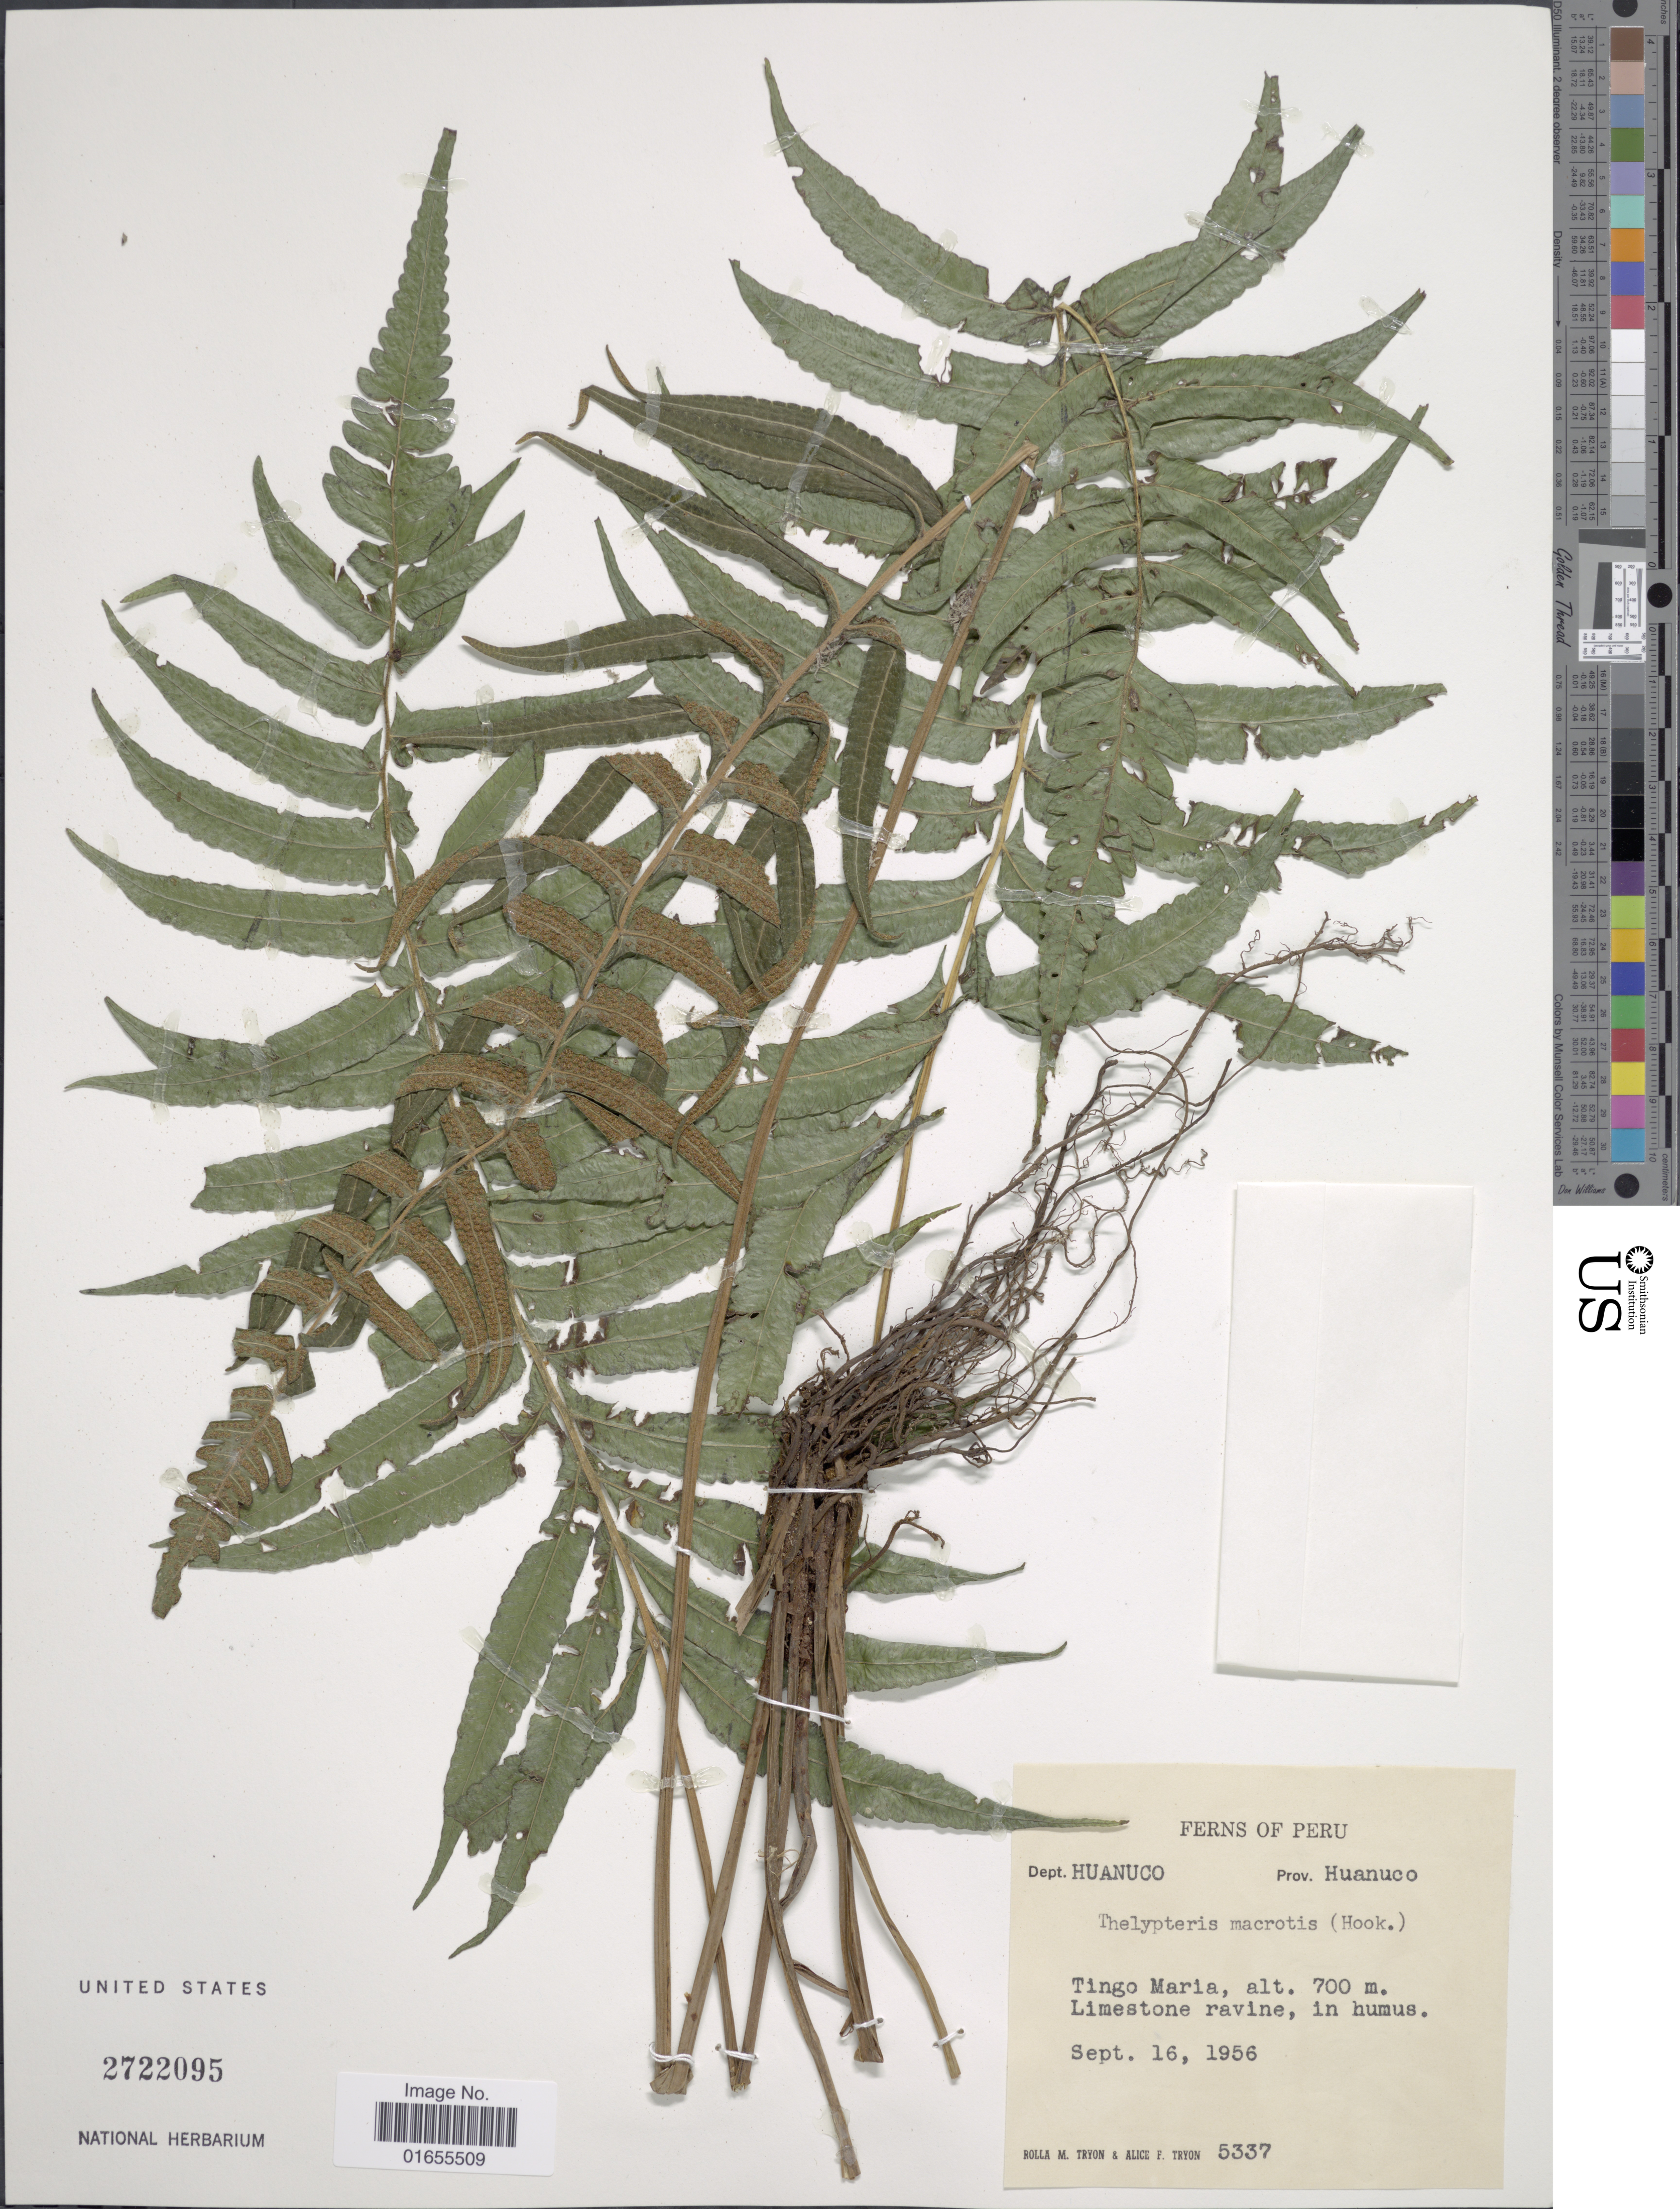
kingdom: Plantae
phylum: Tracheophyta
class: Polypodiopsida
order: Polypodiales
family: Thelypteridaceae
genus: Goniopteris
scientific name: Goniopteris macrotis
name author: (Hook. f.) Pic. Serm.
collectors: R. M. Tryon & A. F. Tryon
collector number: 5337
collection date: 1956-09-16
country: Peru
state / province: Huánuco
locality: Tingo Maria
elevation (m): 700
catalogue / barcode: US 2722095